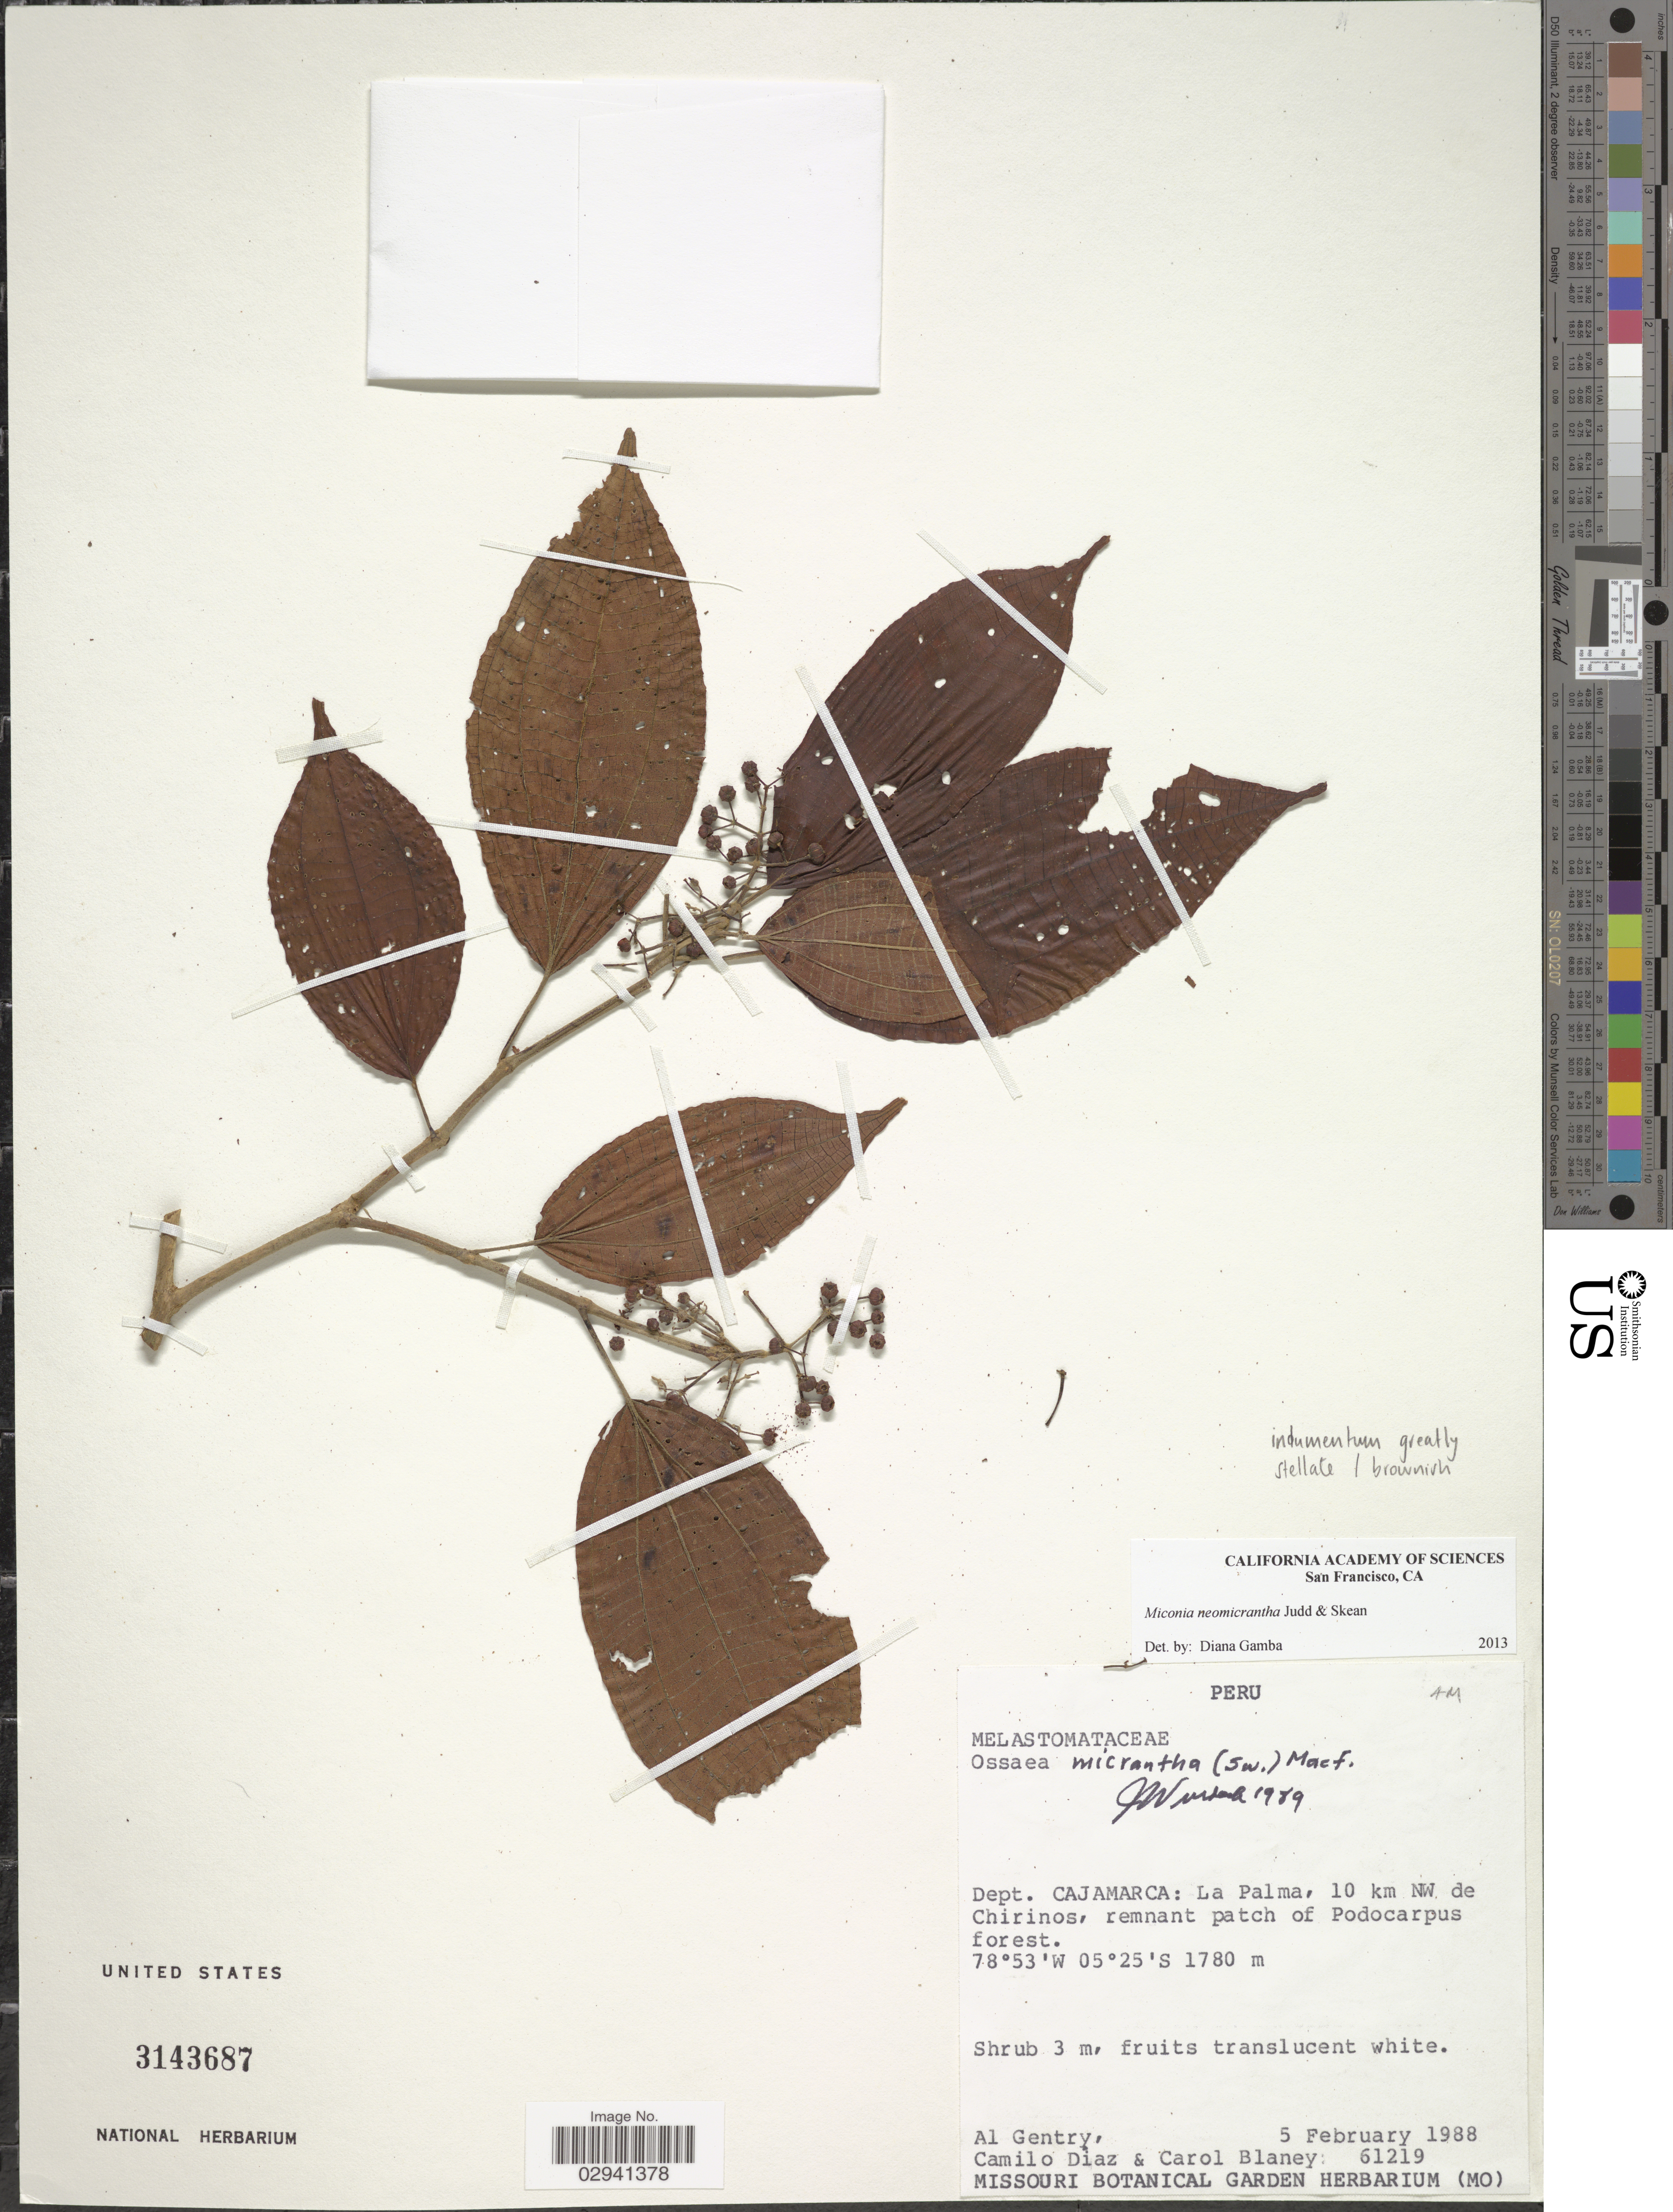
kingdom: Plantae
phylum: Tracheophyta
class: Magnoliopsida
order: Myrtales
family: Melastomataceae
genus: Miconia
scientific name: Miconia neomicrantha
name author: Judd & Skean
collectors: A. H. Gentry, C. Díaz & C. Blaney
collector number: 61219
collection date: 1988-02-05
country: Peru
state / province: Cajamarca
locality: Dept. Cajamarca, La Palma, 10 km NW de Chirinos, remnant patch of Podocarpus forest.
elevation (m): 1780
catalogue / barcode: US 3143687